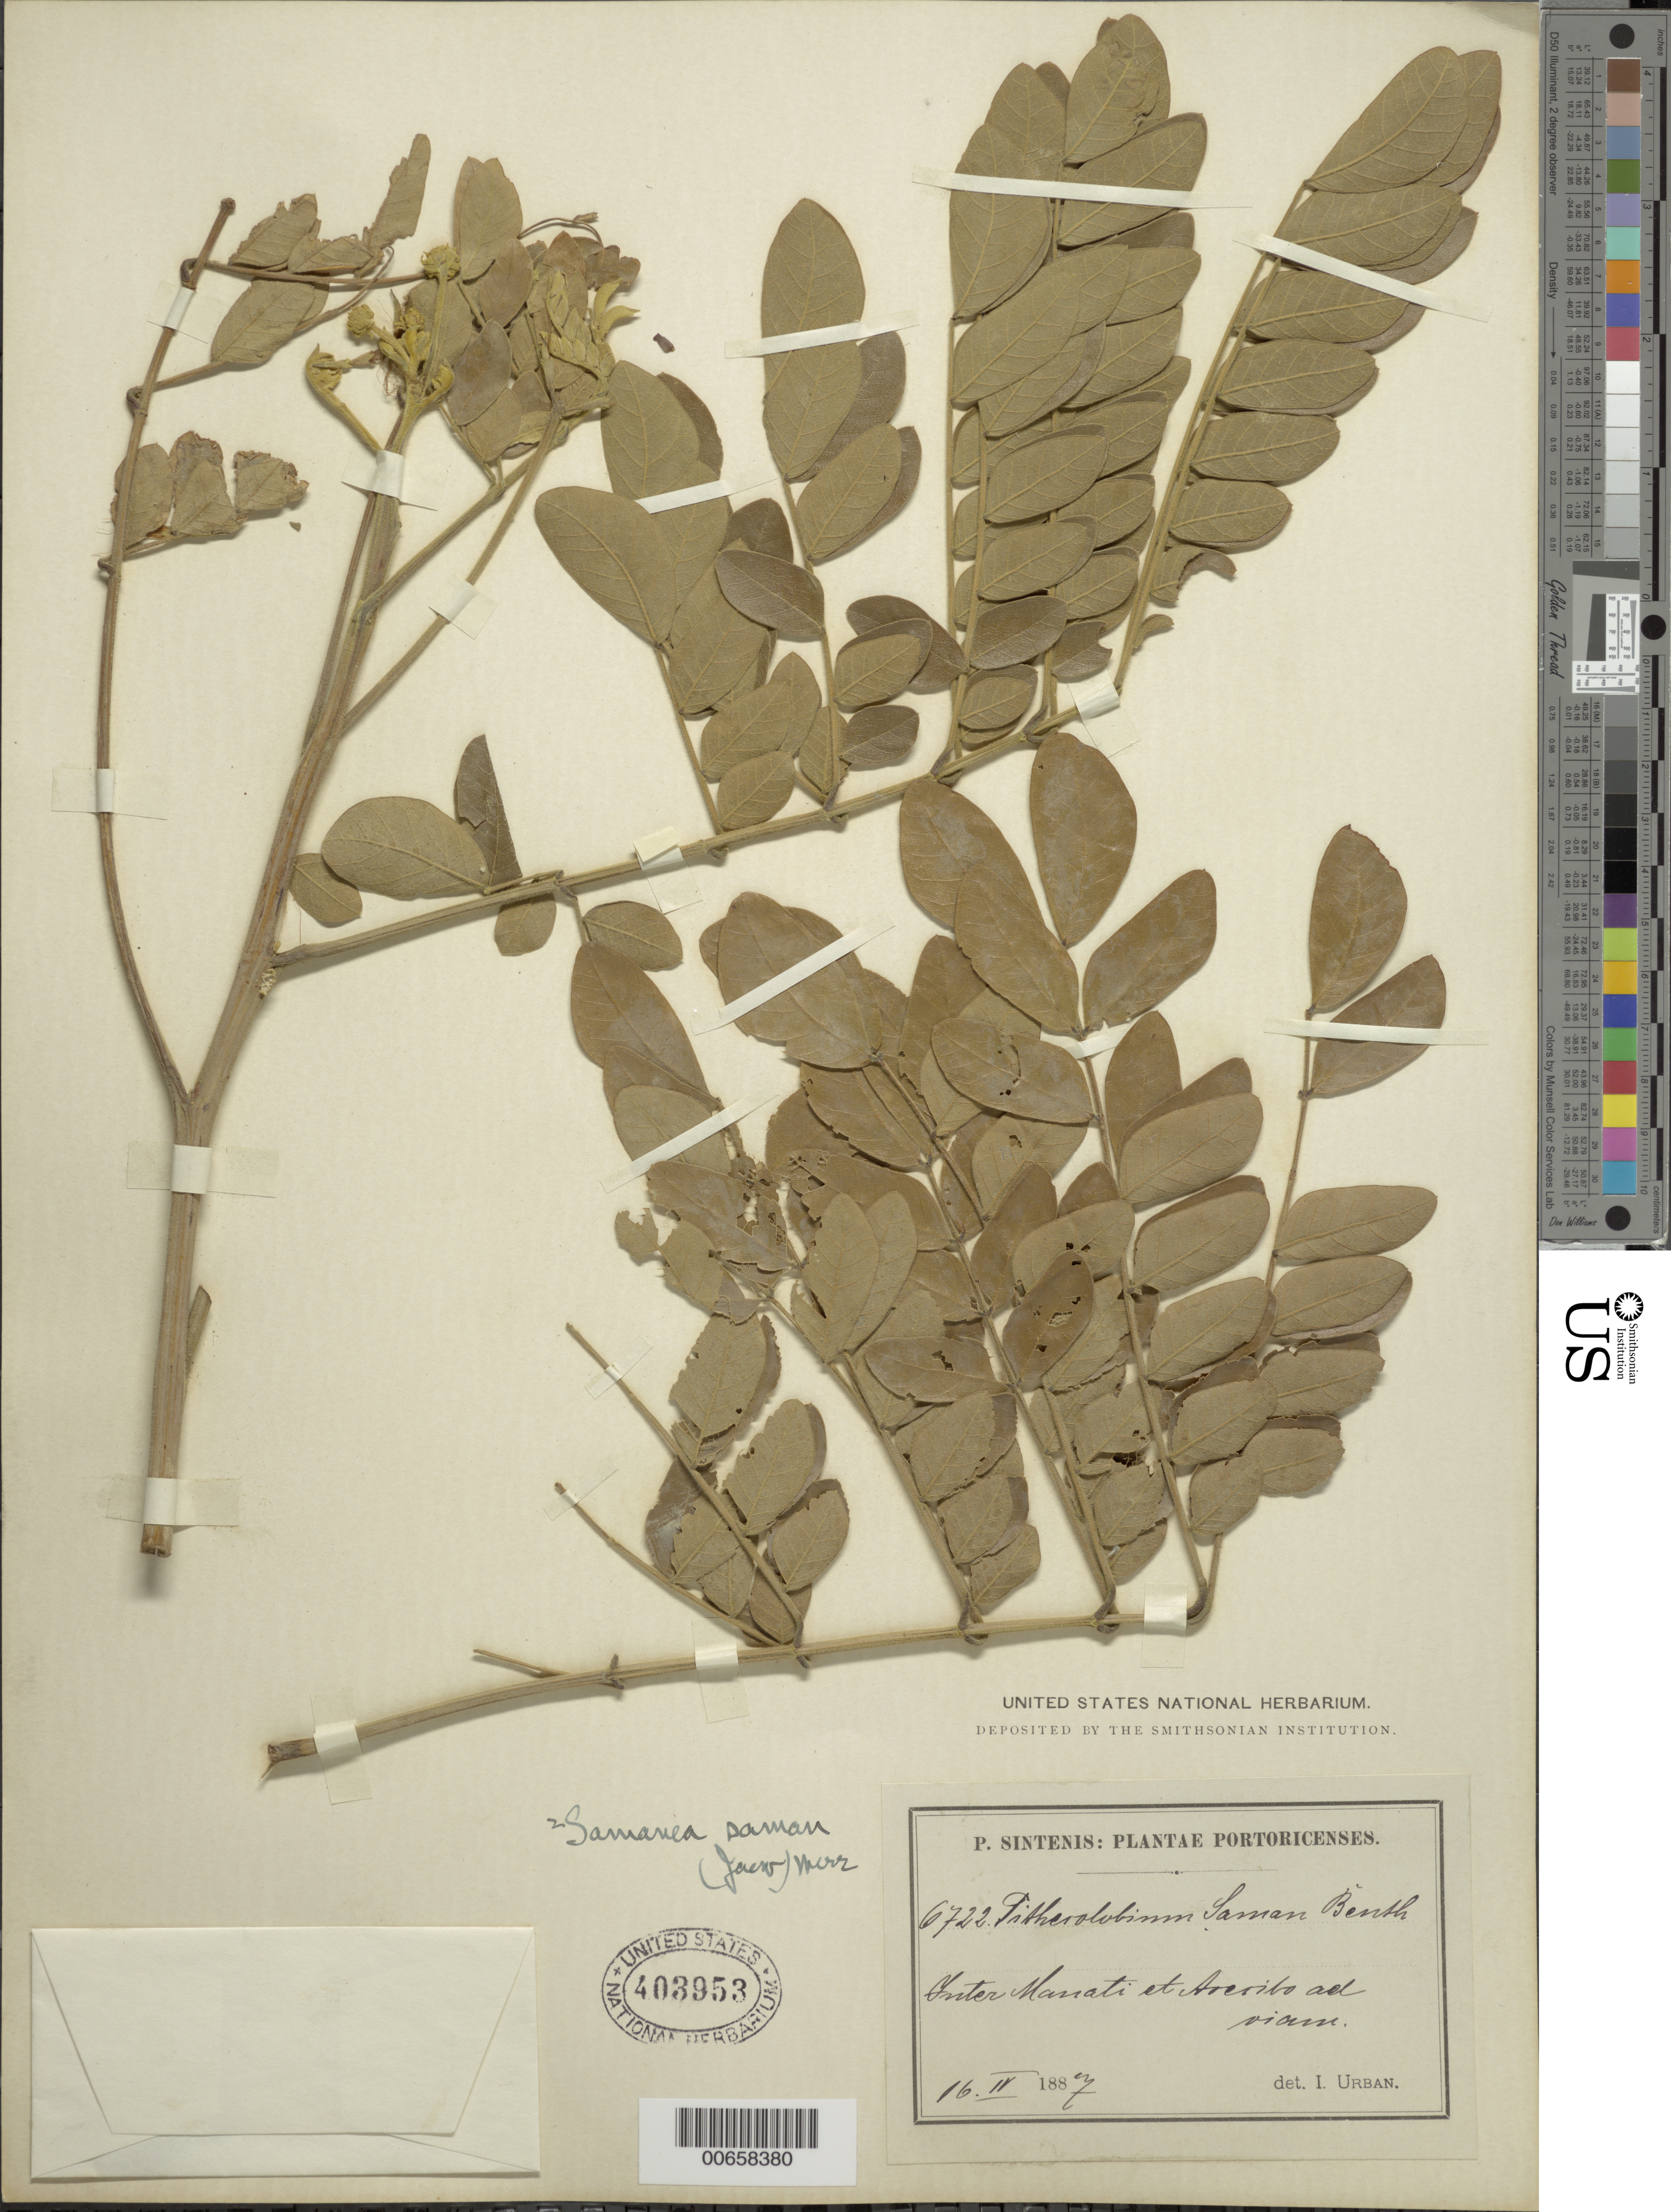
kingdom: Plantae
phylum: Tracheophyta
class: Magnoliopsida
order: Fabales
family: Fabaceae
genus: Samanea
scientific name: Samanea saman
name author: (Jacq.) Merr.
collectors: P. Sintenis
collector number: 6722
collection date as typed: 16 Apr 1887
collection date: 1887-04-16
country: Puerto Rico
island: Greater Antilles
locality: Enter Manati et Arecibo ad viam.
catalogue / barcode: US 403953